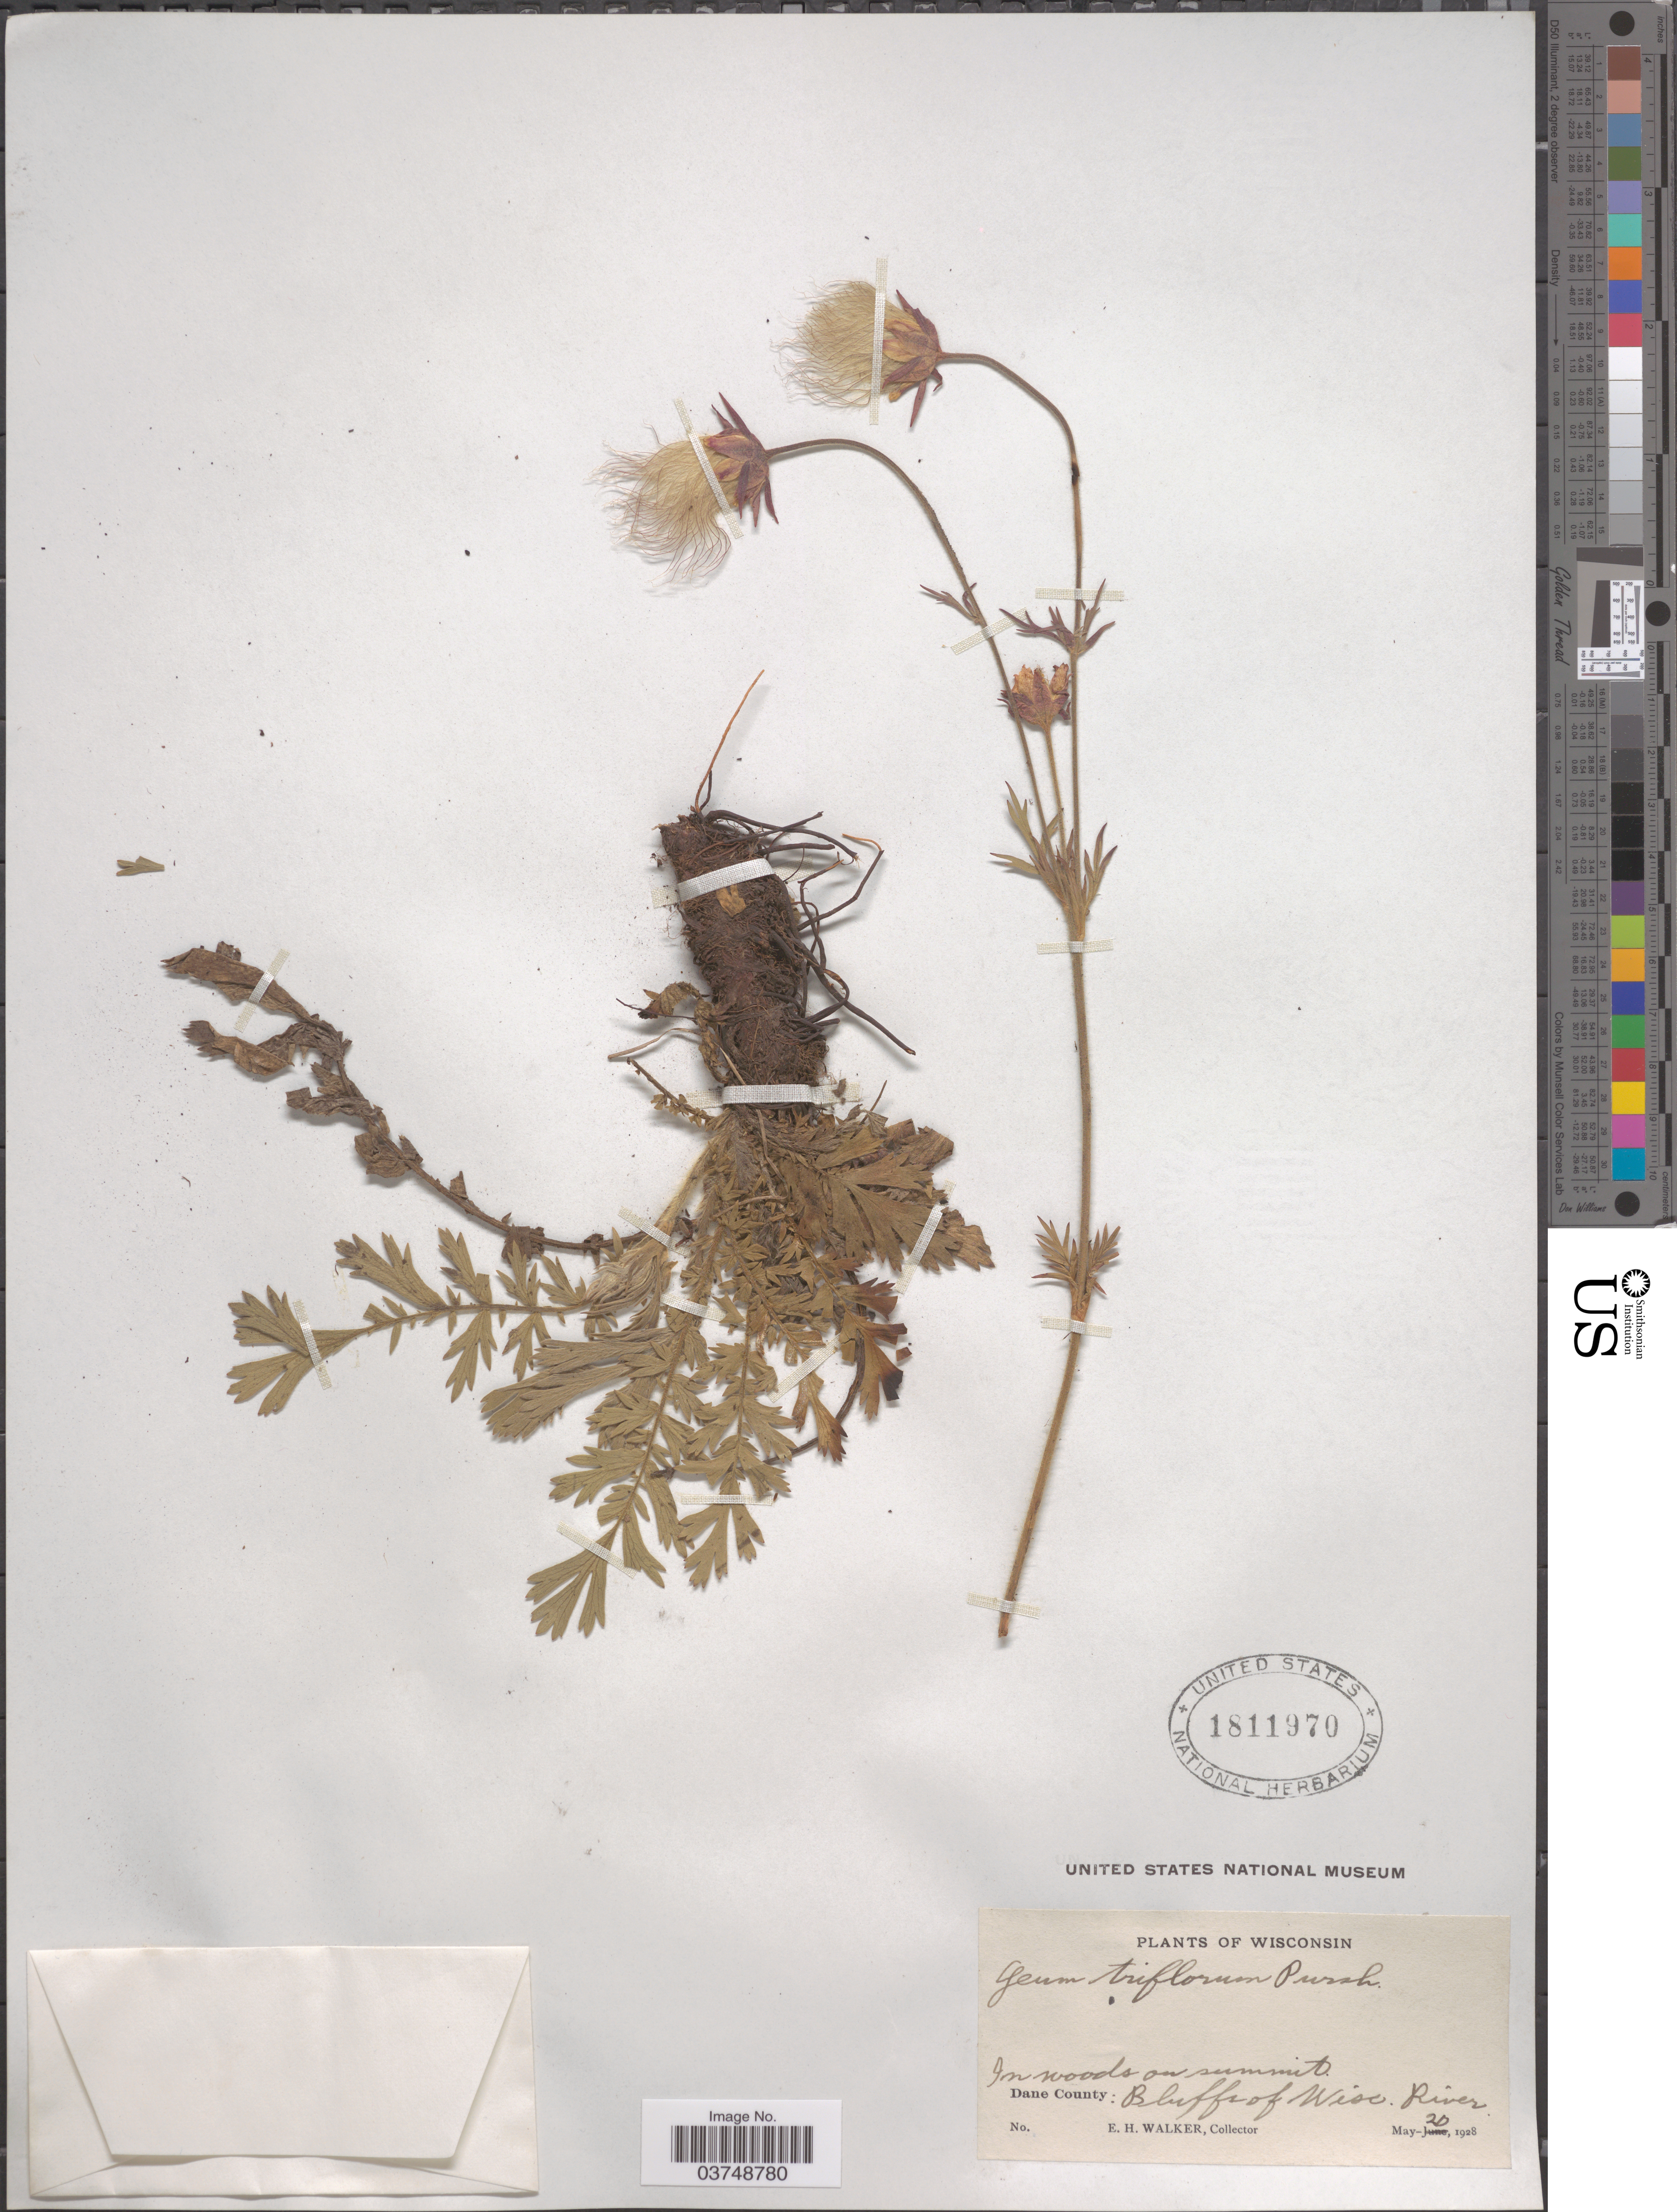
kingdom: Plantae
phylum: Tracheophyta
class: Magnoliopsida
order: Rosales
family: Rosaceae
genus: Geum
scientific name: Geum triflorum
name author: Pursh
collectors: E. H. Walker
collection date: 1928-05-20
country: United States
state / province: Wisconsin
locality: Dane County: Bluffs of Wisc. River.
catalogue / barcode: US 1811970